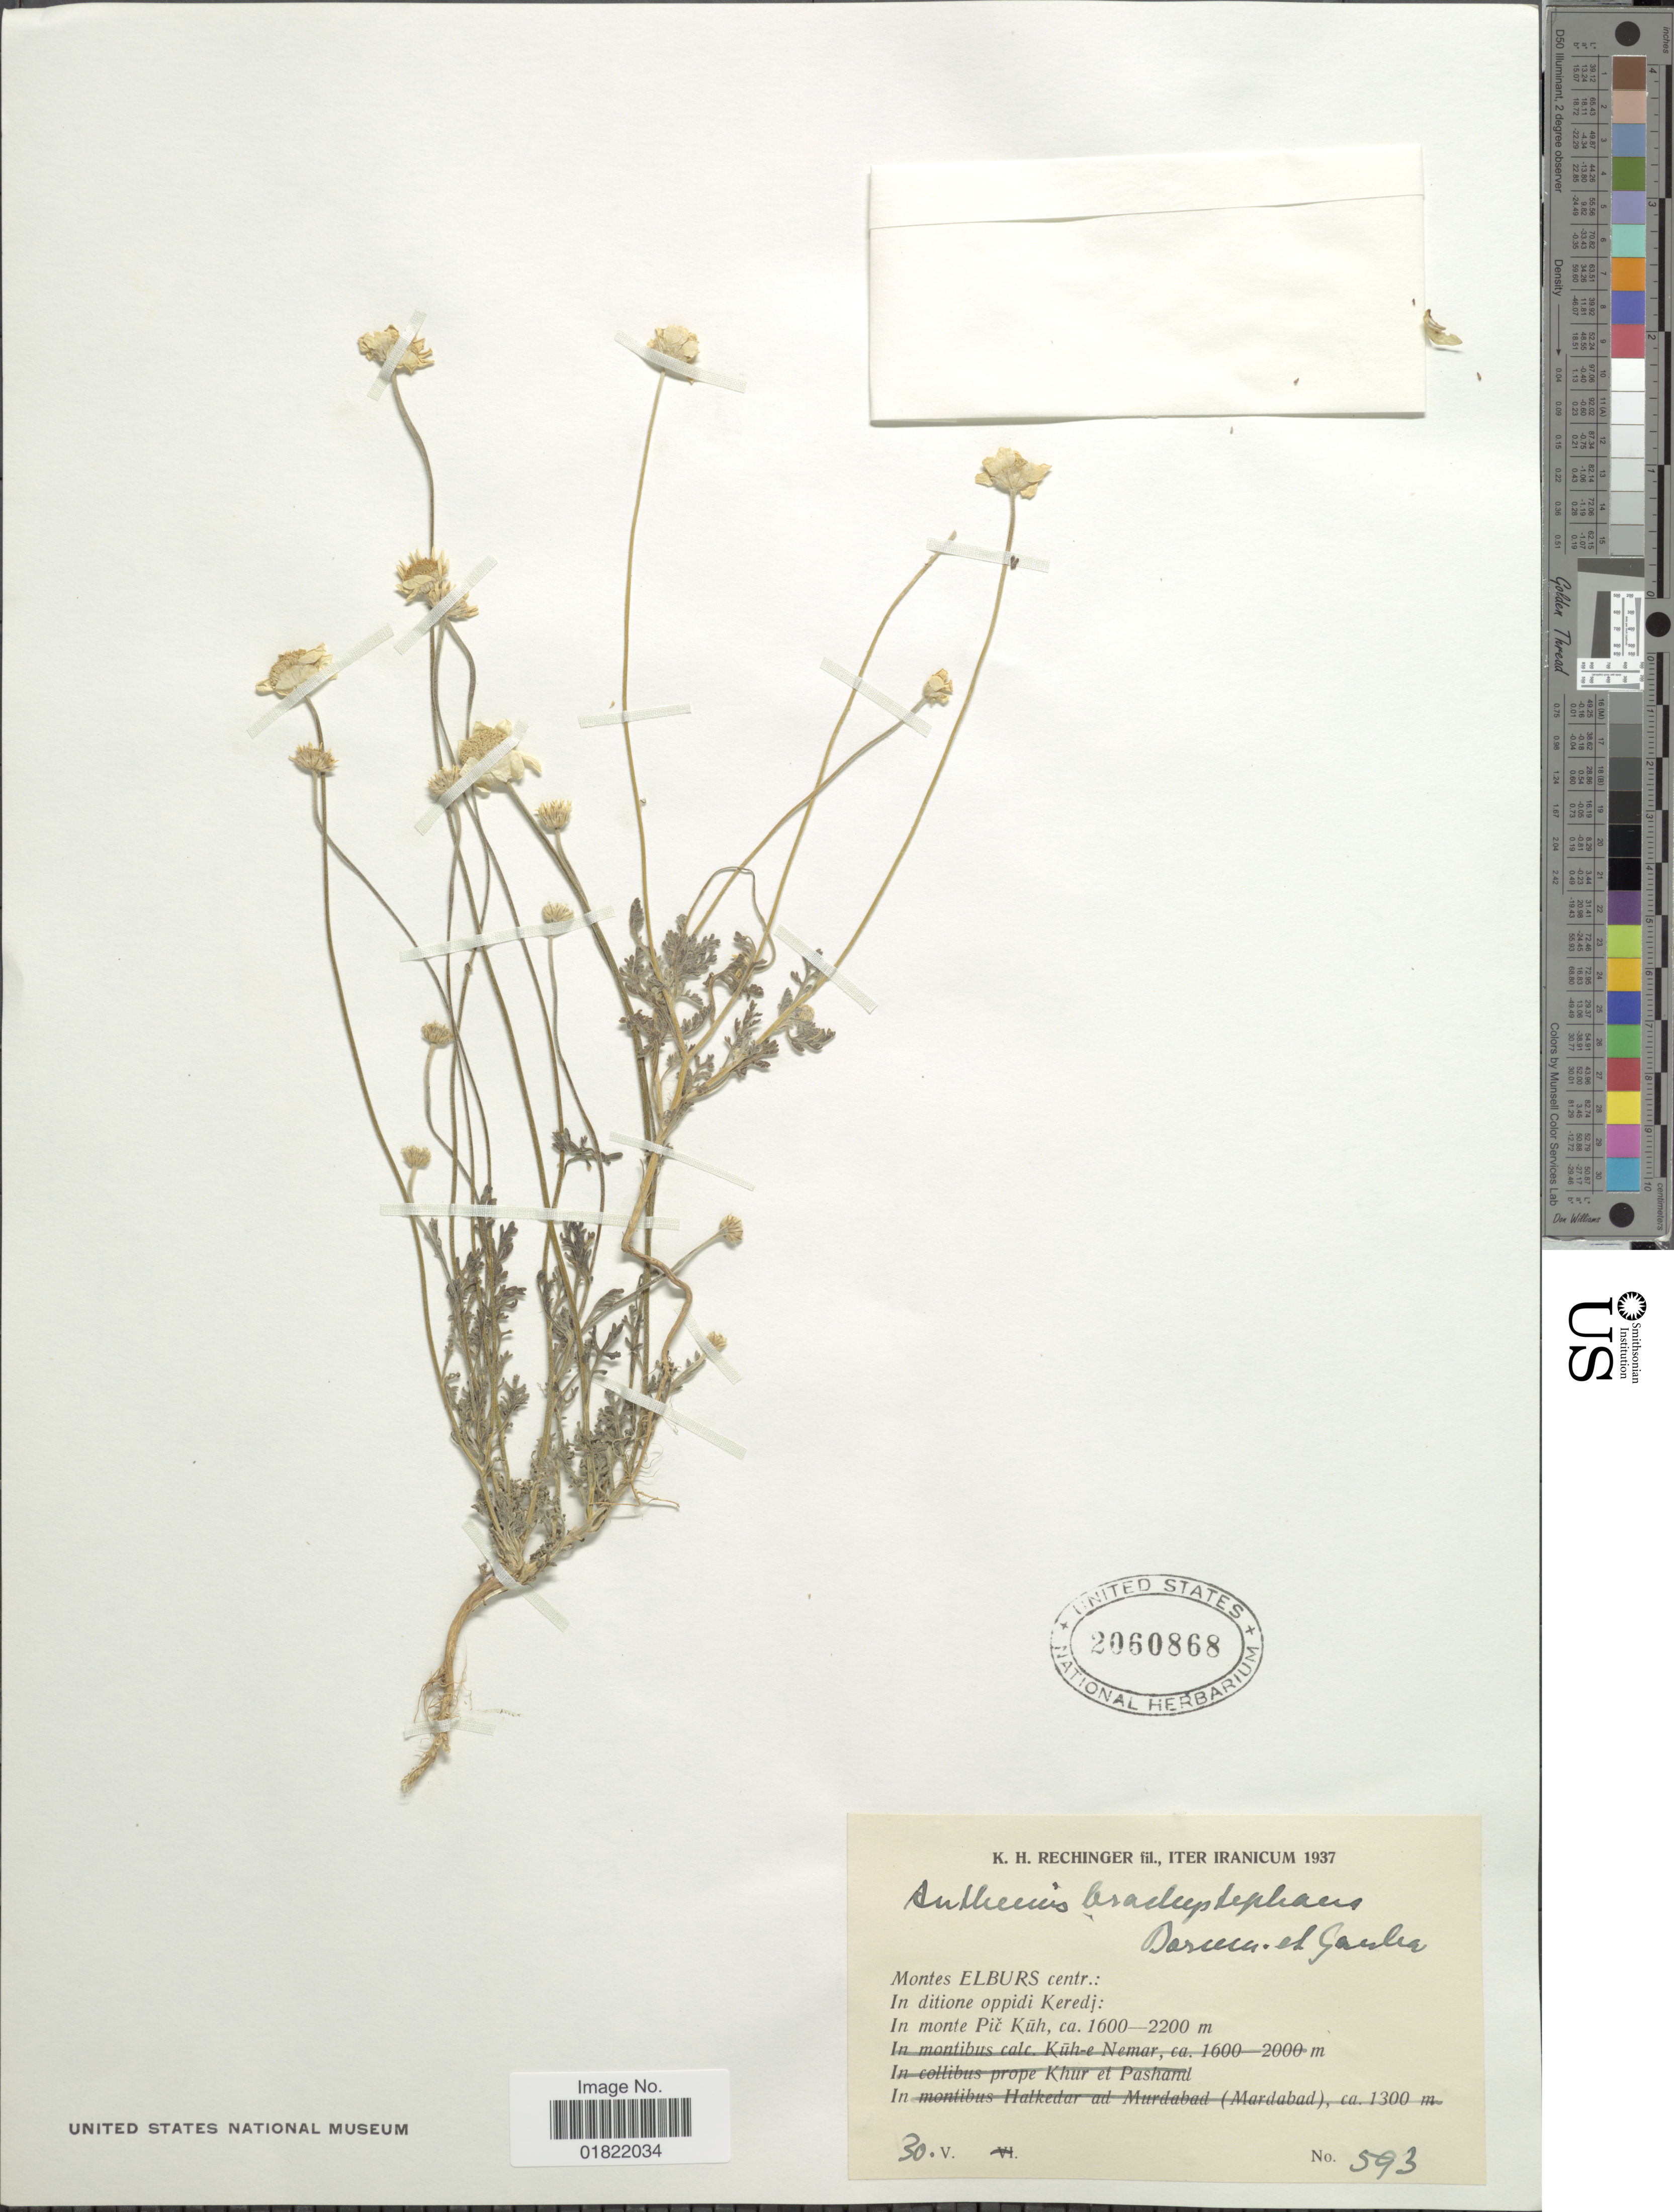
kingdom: Plantae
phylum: Tracheophyta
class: Magnoliopsida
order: Asterales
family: Asteraceae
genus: Anthemis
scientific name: Anthemis brachystephana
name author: Bornm. & Gauba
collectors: K. H. Rechinger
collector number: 593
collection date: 1937-05-30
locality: Montes Elbus centr: in ditione oppidi Keredj: In monte Pic Kuh [interpreted]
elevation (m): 1600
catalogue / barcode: US 2060868